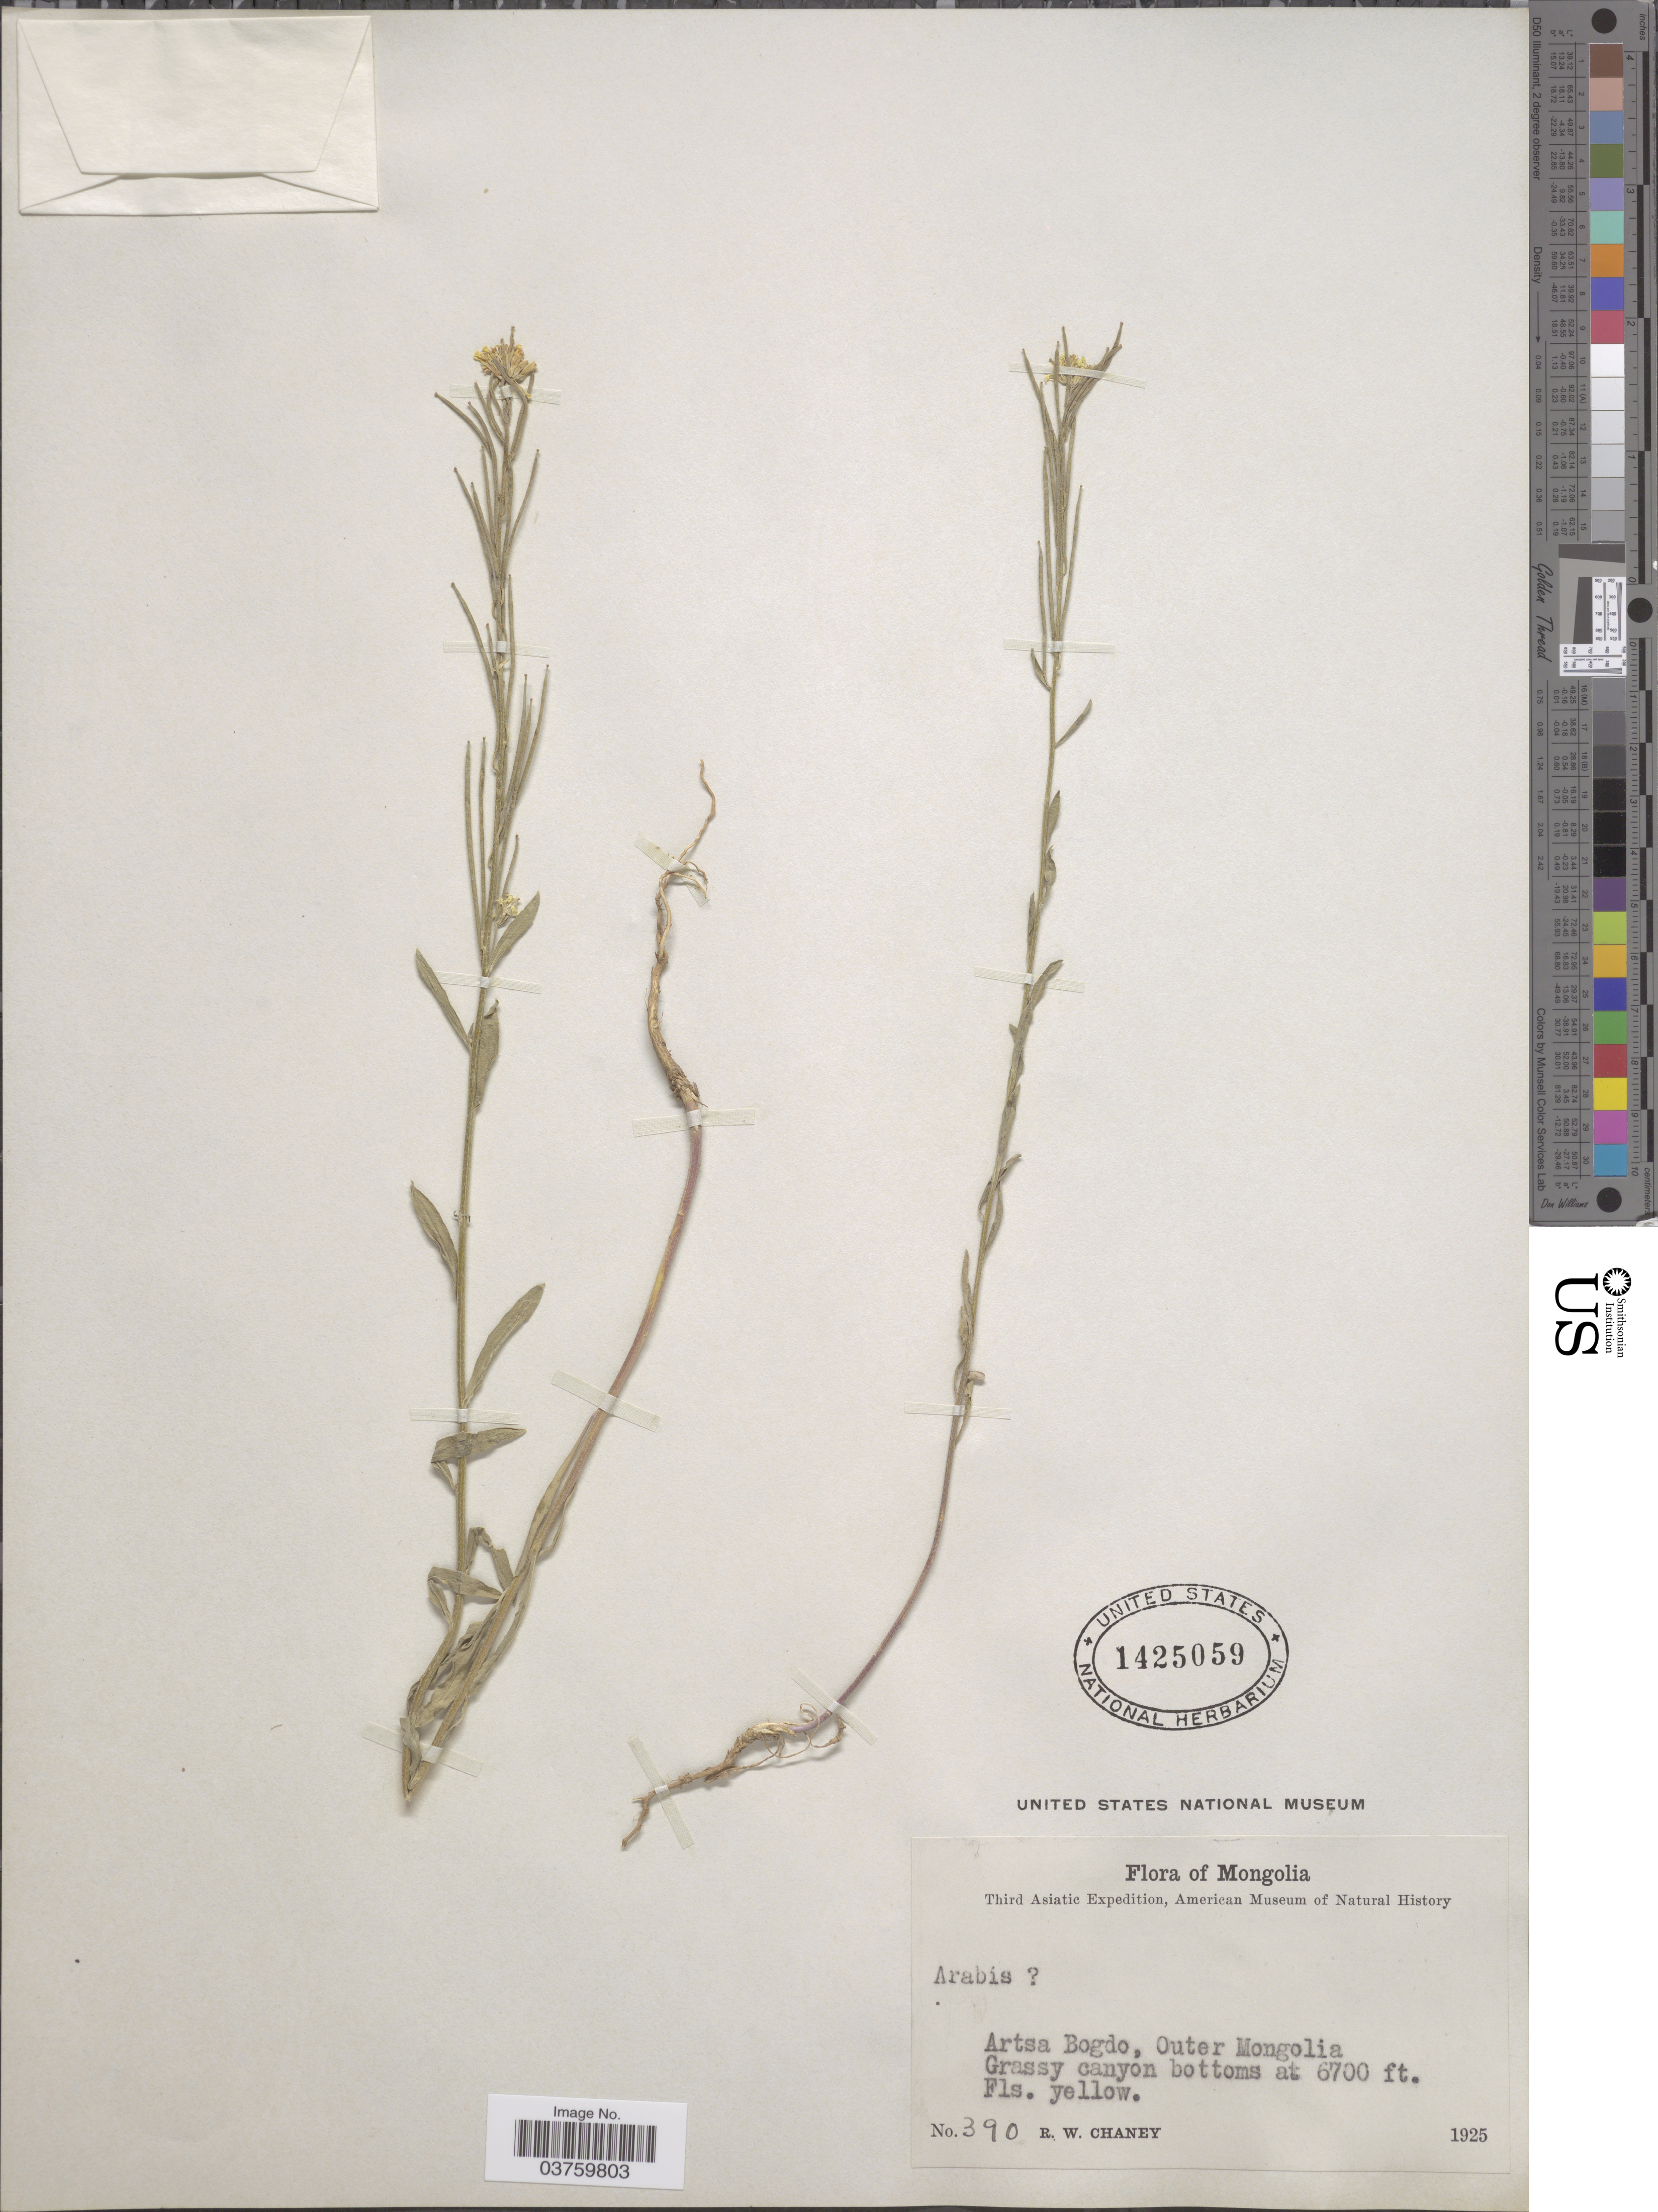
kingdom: Plantae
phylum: Tracheophyta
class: Magnoliopsida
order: Brassicales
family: Brassicaceae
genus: Arabis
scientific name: Arabis sp.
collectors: R. Chaney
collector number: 390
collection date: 1925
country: Mongolia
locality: Artsa Bogdo, Outer Mongolia.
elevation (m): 2042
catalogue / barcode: US 1425059